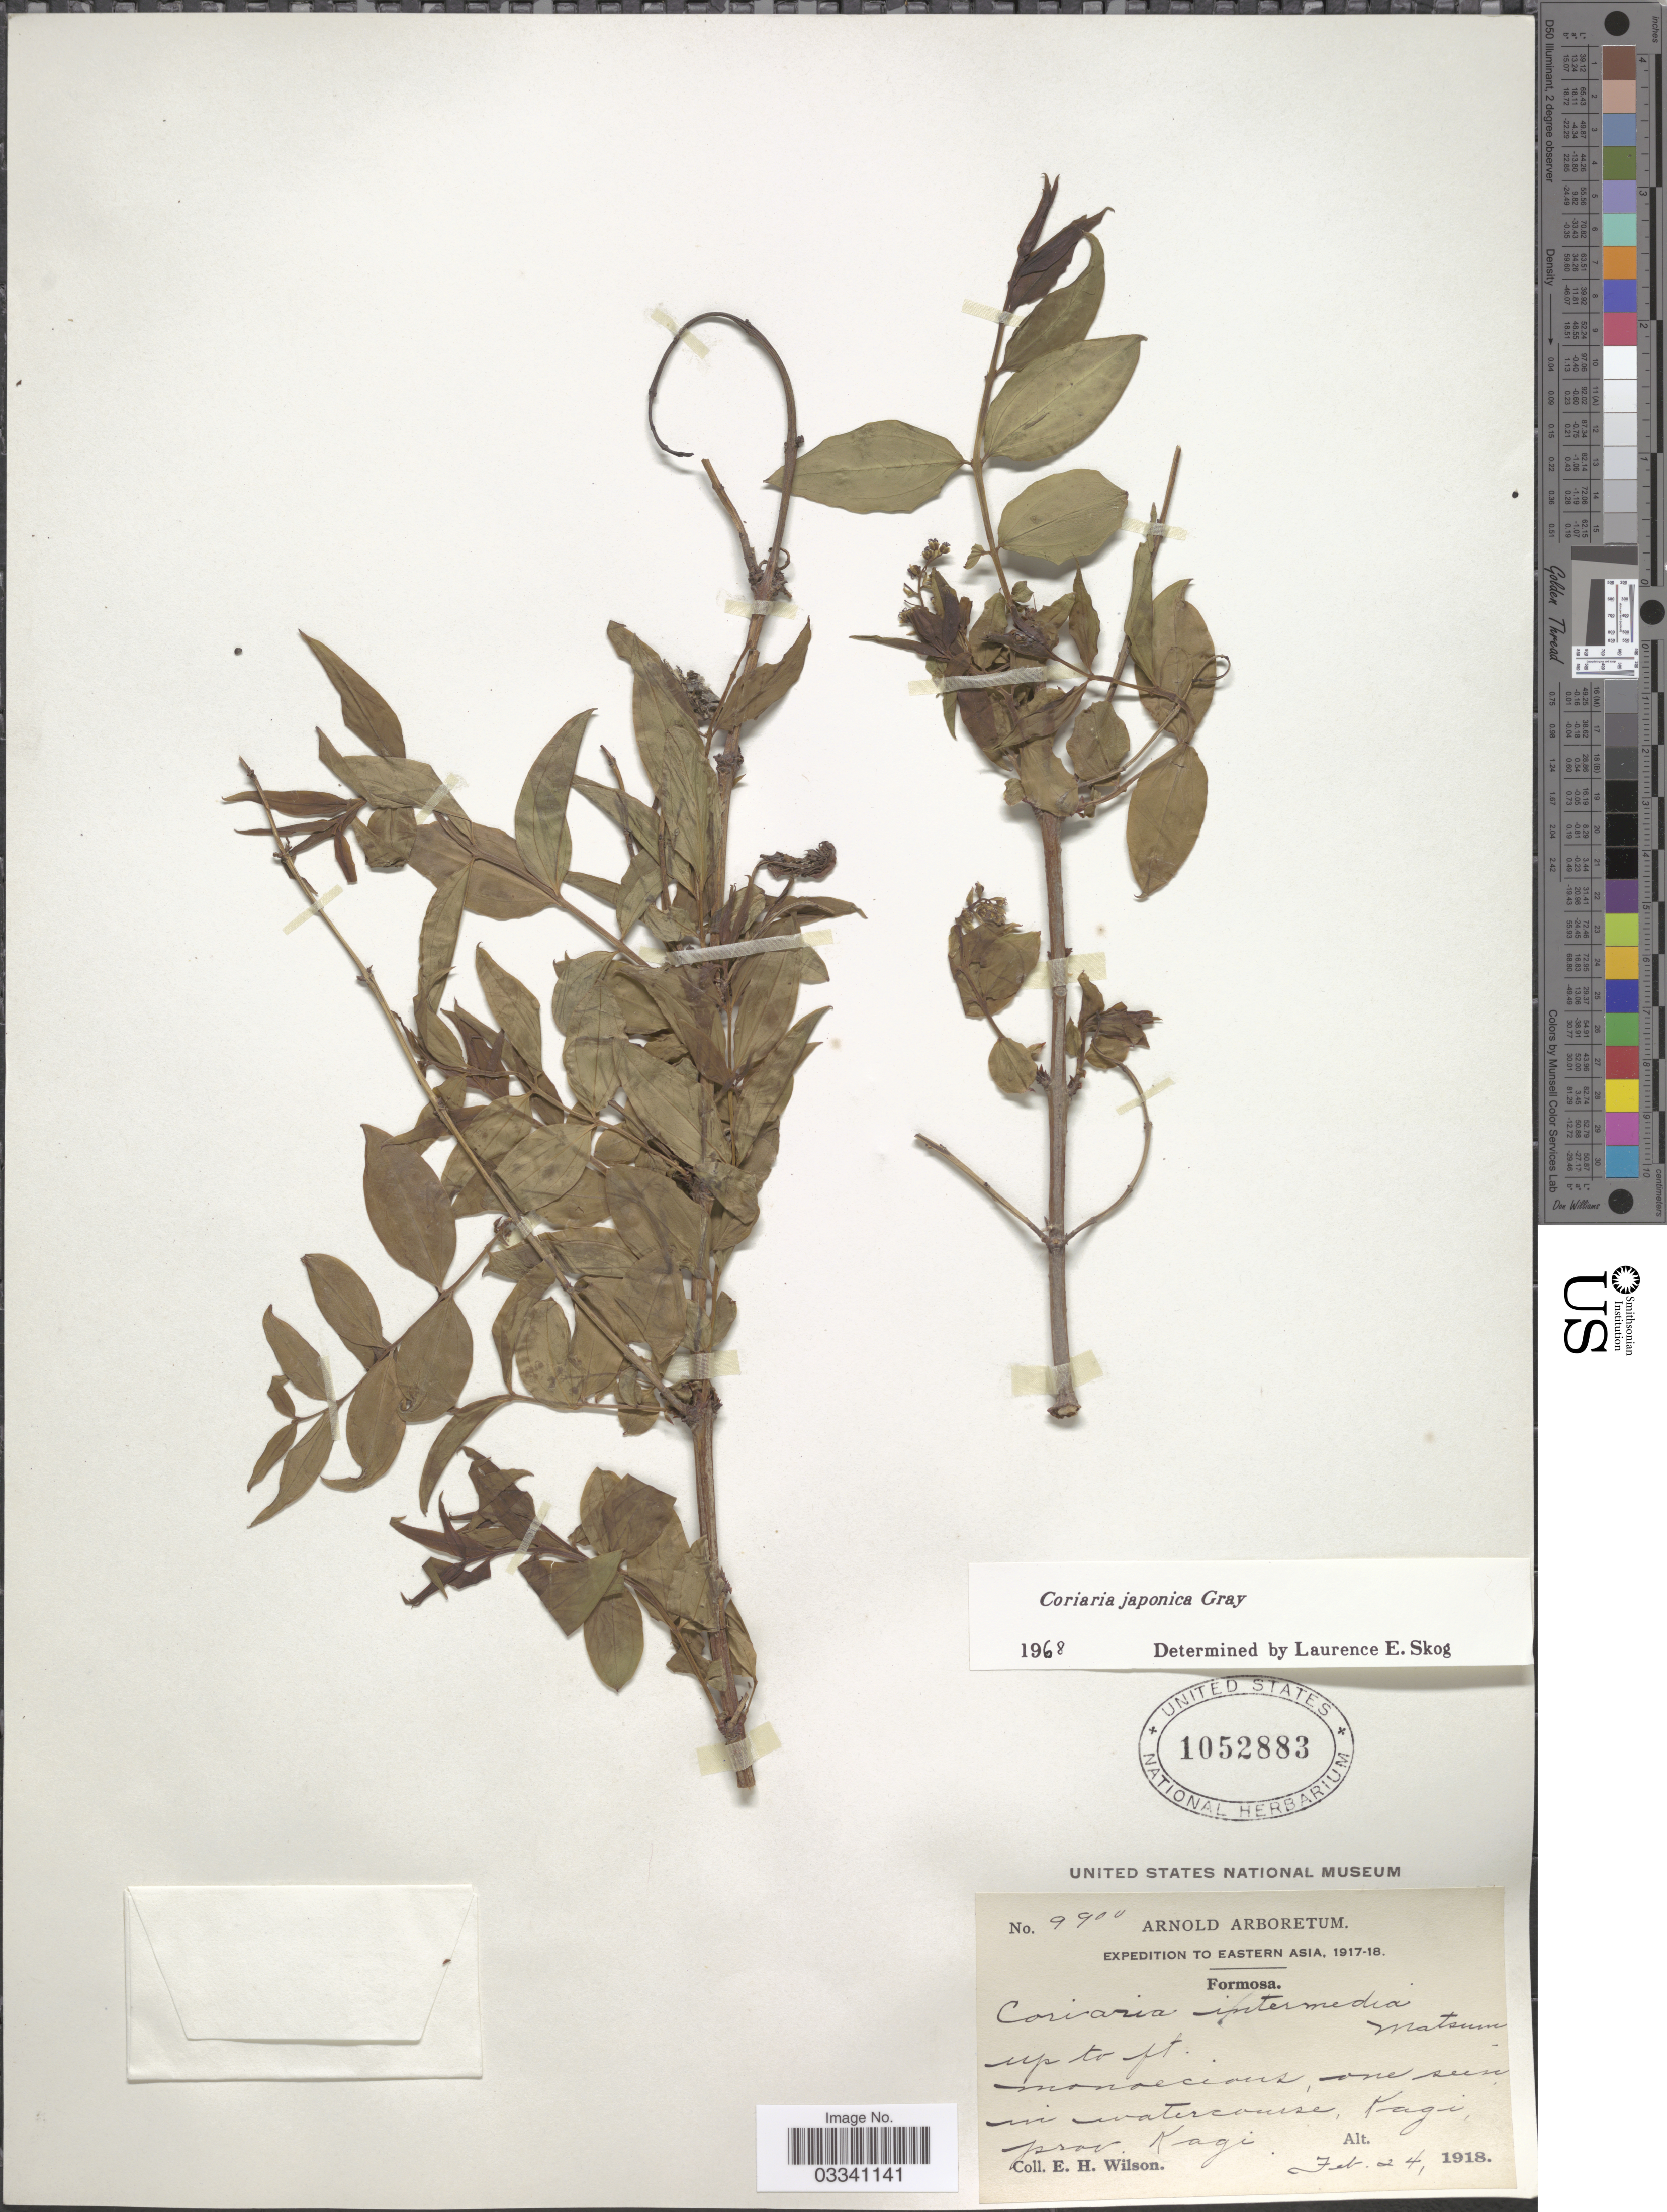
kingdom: Plantae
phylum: Tracheophyta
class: Magnoliopsida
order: Cucurbitales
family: Coriariaceae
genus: Coriaria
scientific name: Coriaria japonica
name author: A. Gray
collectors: E. Wilson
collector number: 9900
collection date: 1918-02-24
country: Taiwan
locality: Eastern Asia. Formosa. Kagi, prov. Kagi.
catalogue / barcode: US 1052883